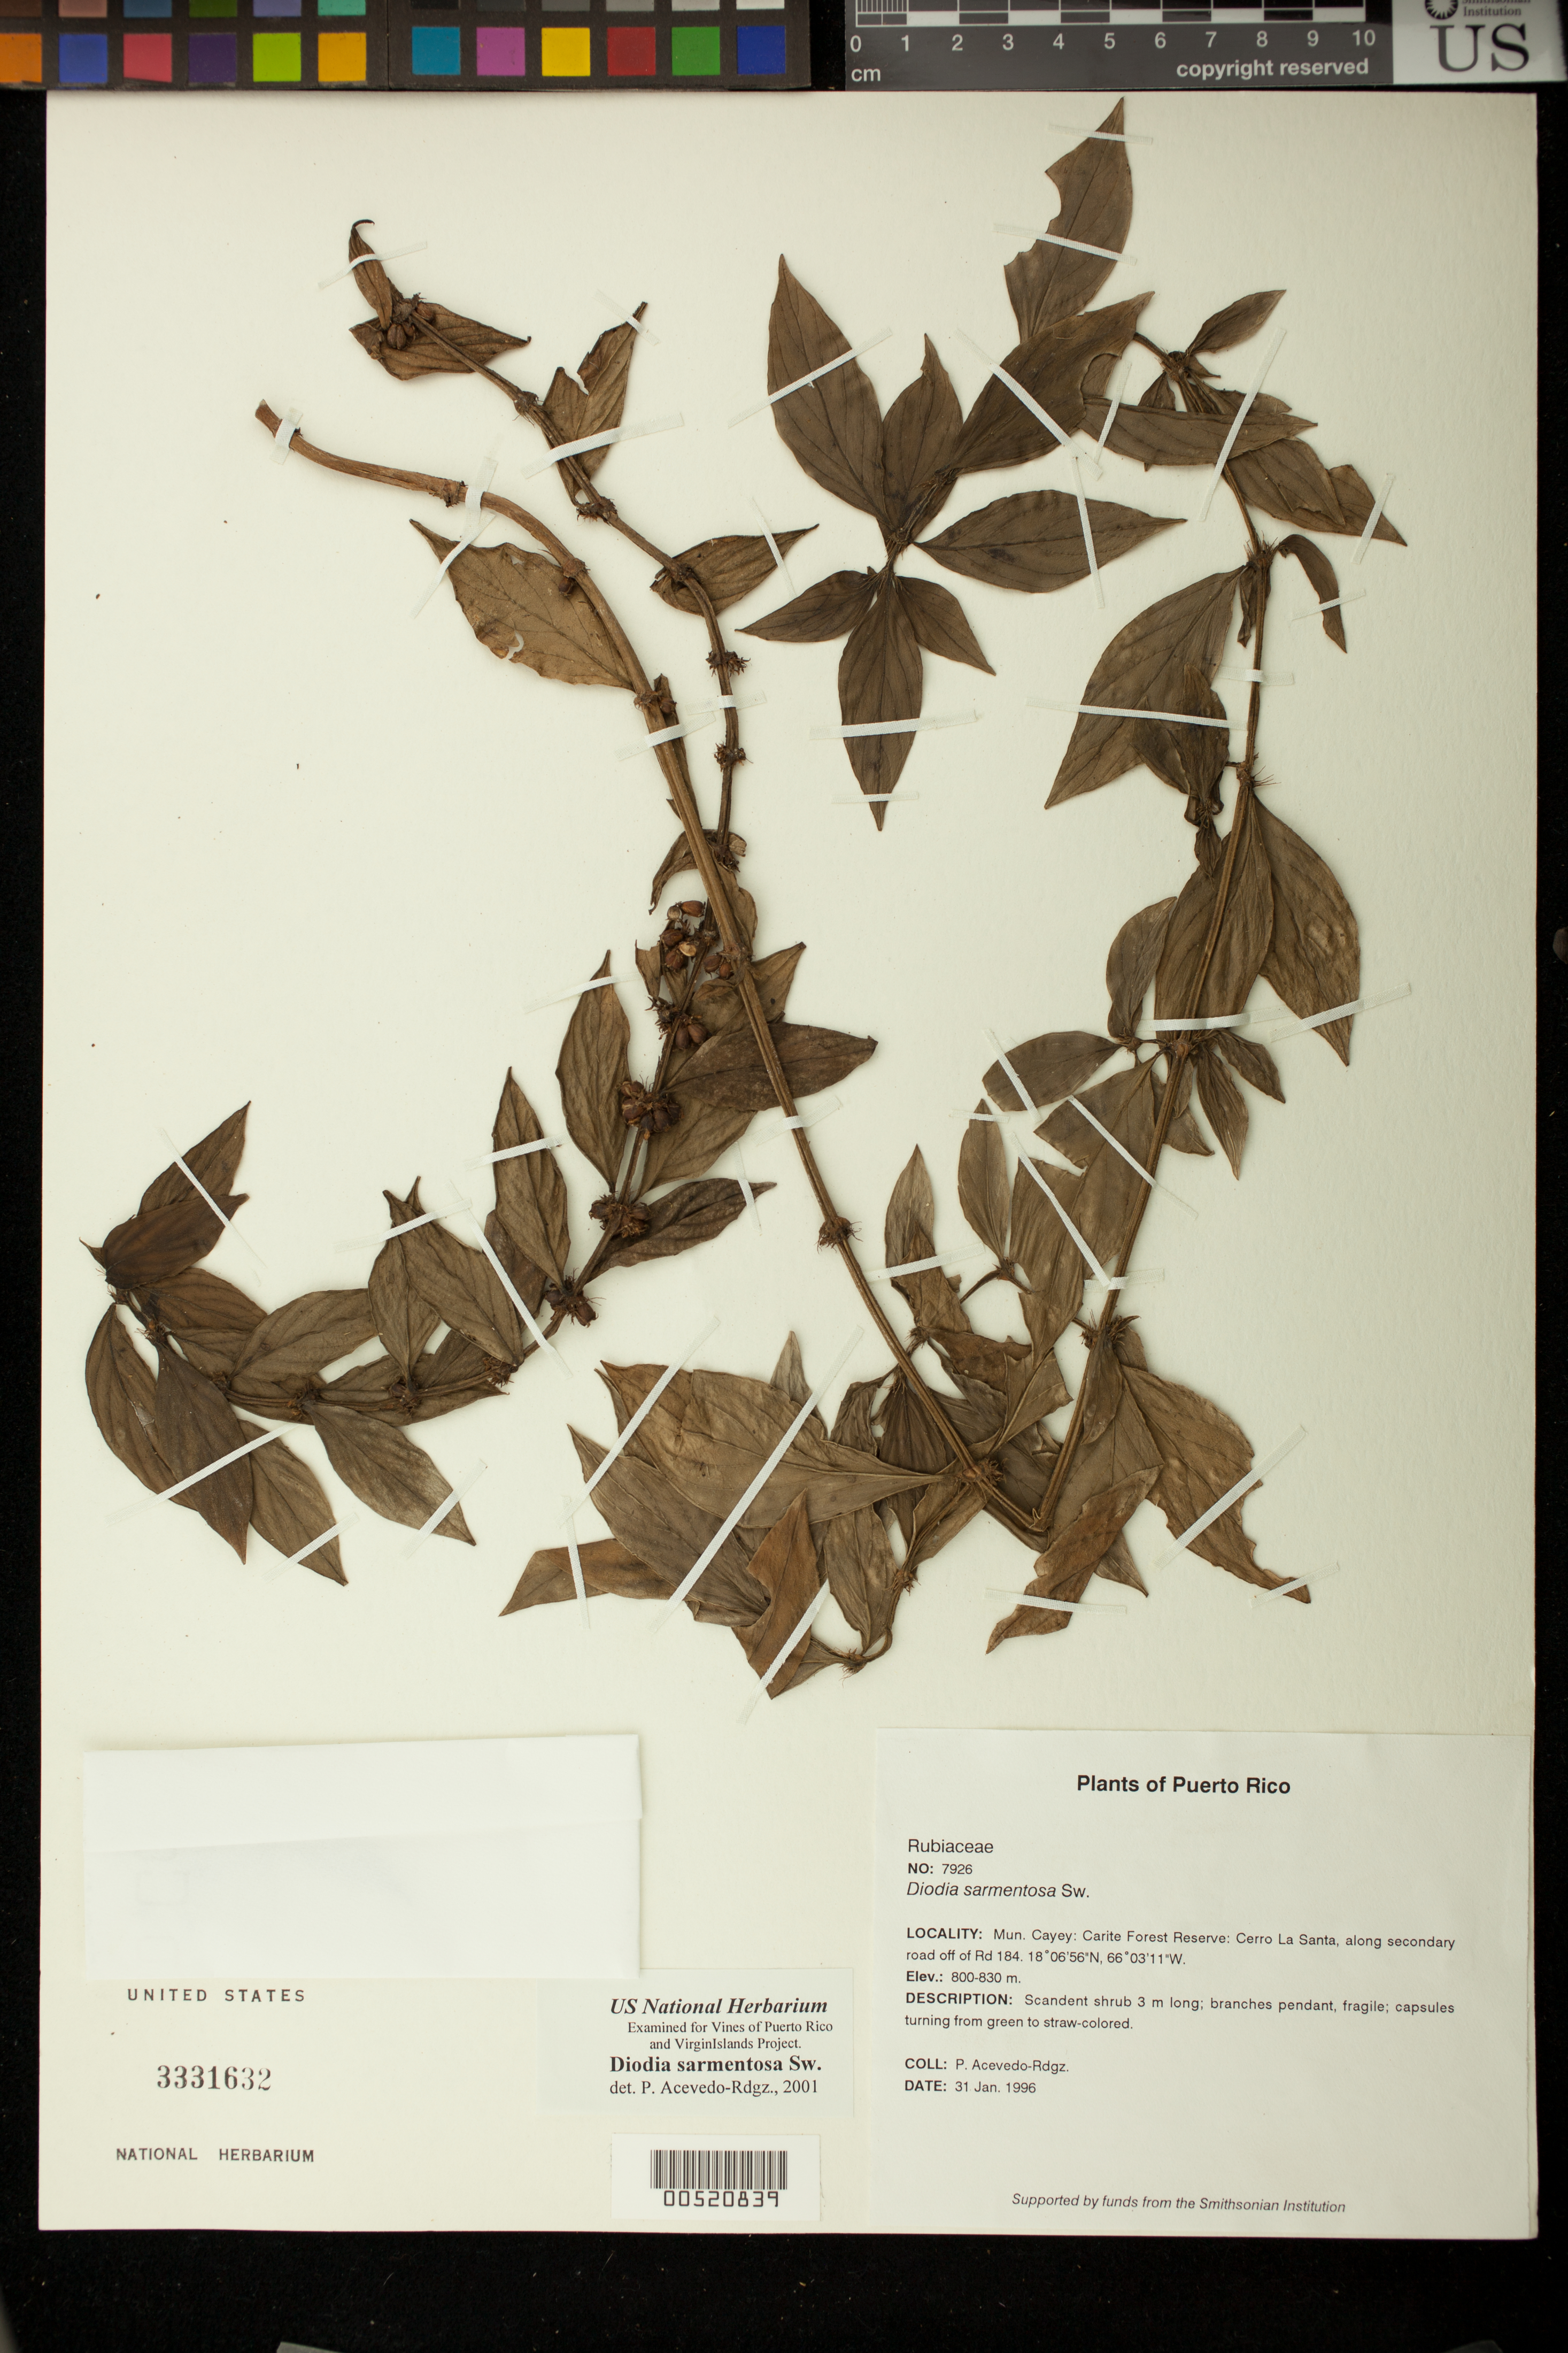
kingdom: Plantae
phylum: Tracheophyta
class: Magnoliopsida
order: Gentianales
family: Rubiaceae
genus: Diodia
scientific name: Diodia sarmentosa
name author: Sw.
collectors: P. Acevedo-Rodr.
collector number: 7926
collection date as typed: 31 Jan 1996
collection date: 1996-01-31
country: Puerto Rico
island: Puerto Rico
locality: Mun. Cayey: Carite Forest Reserve: Cerro La Santa, along secondary road off of Rd. 184.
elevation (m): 800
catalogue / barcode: US 3331632